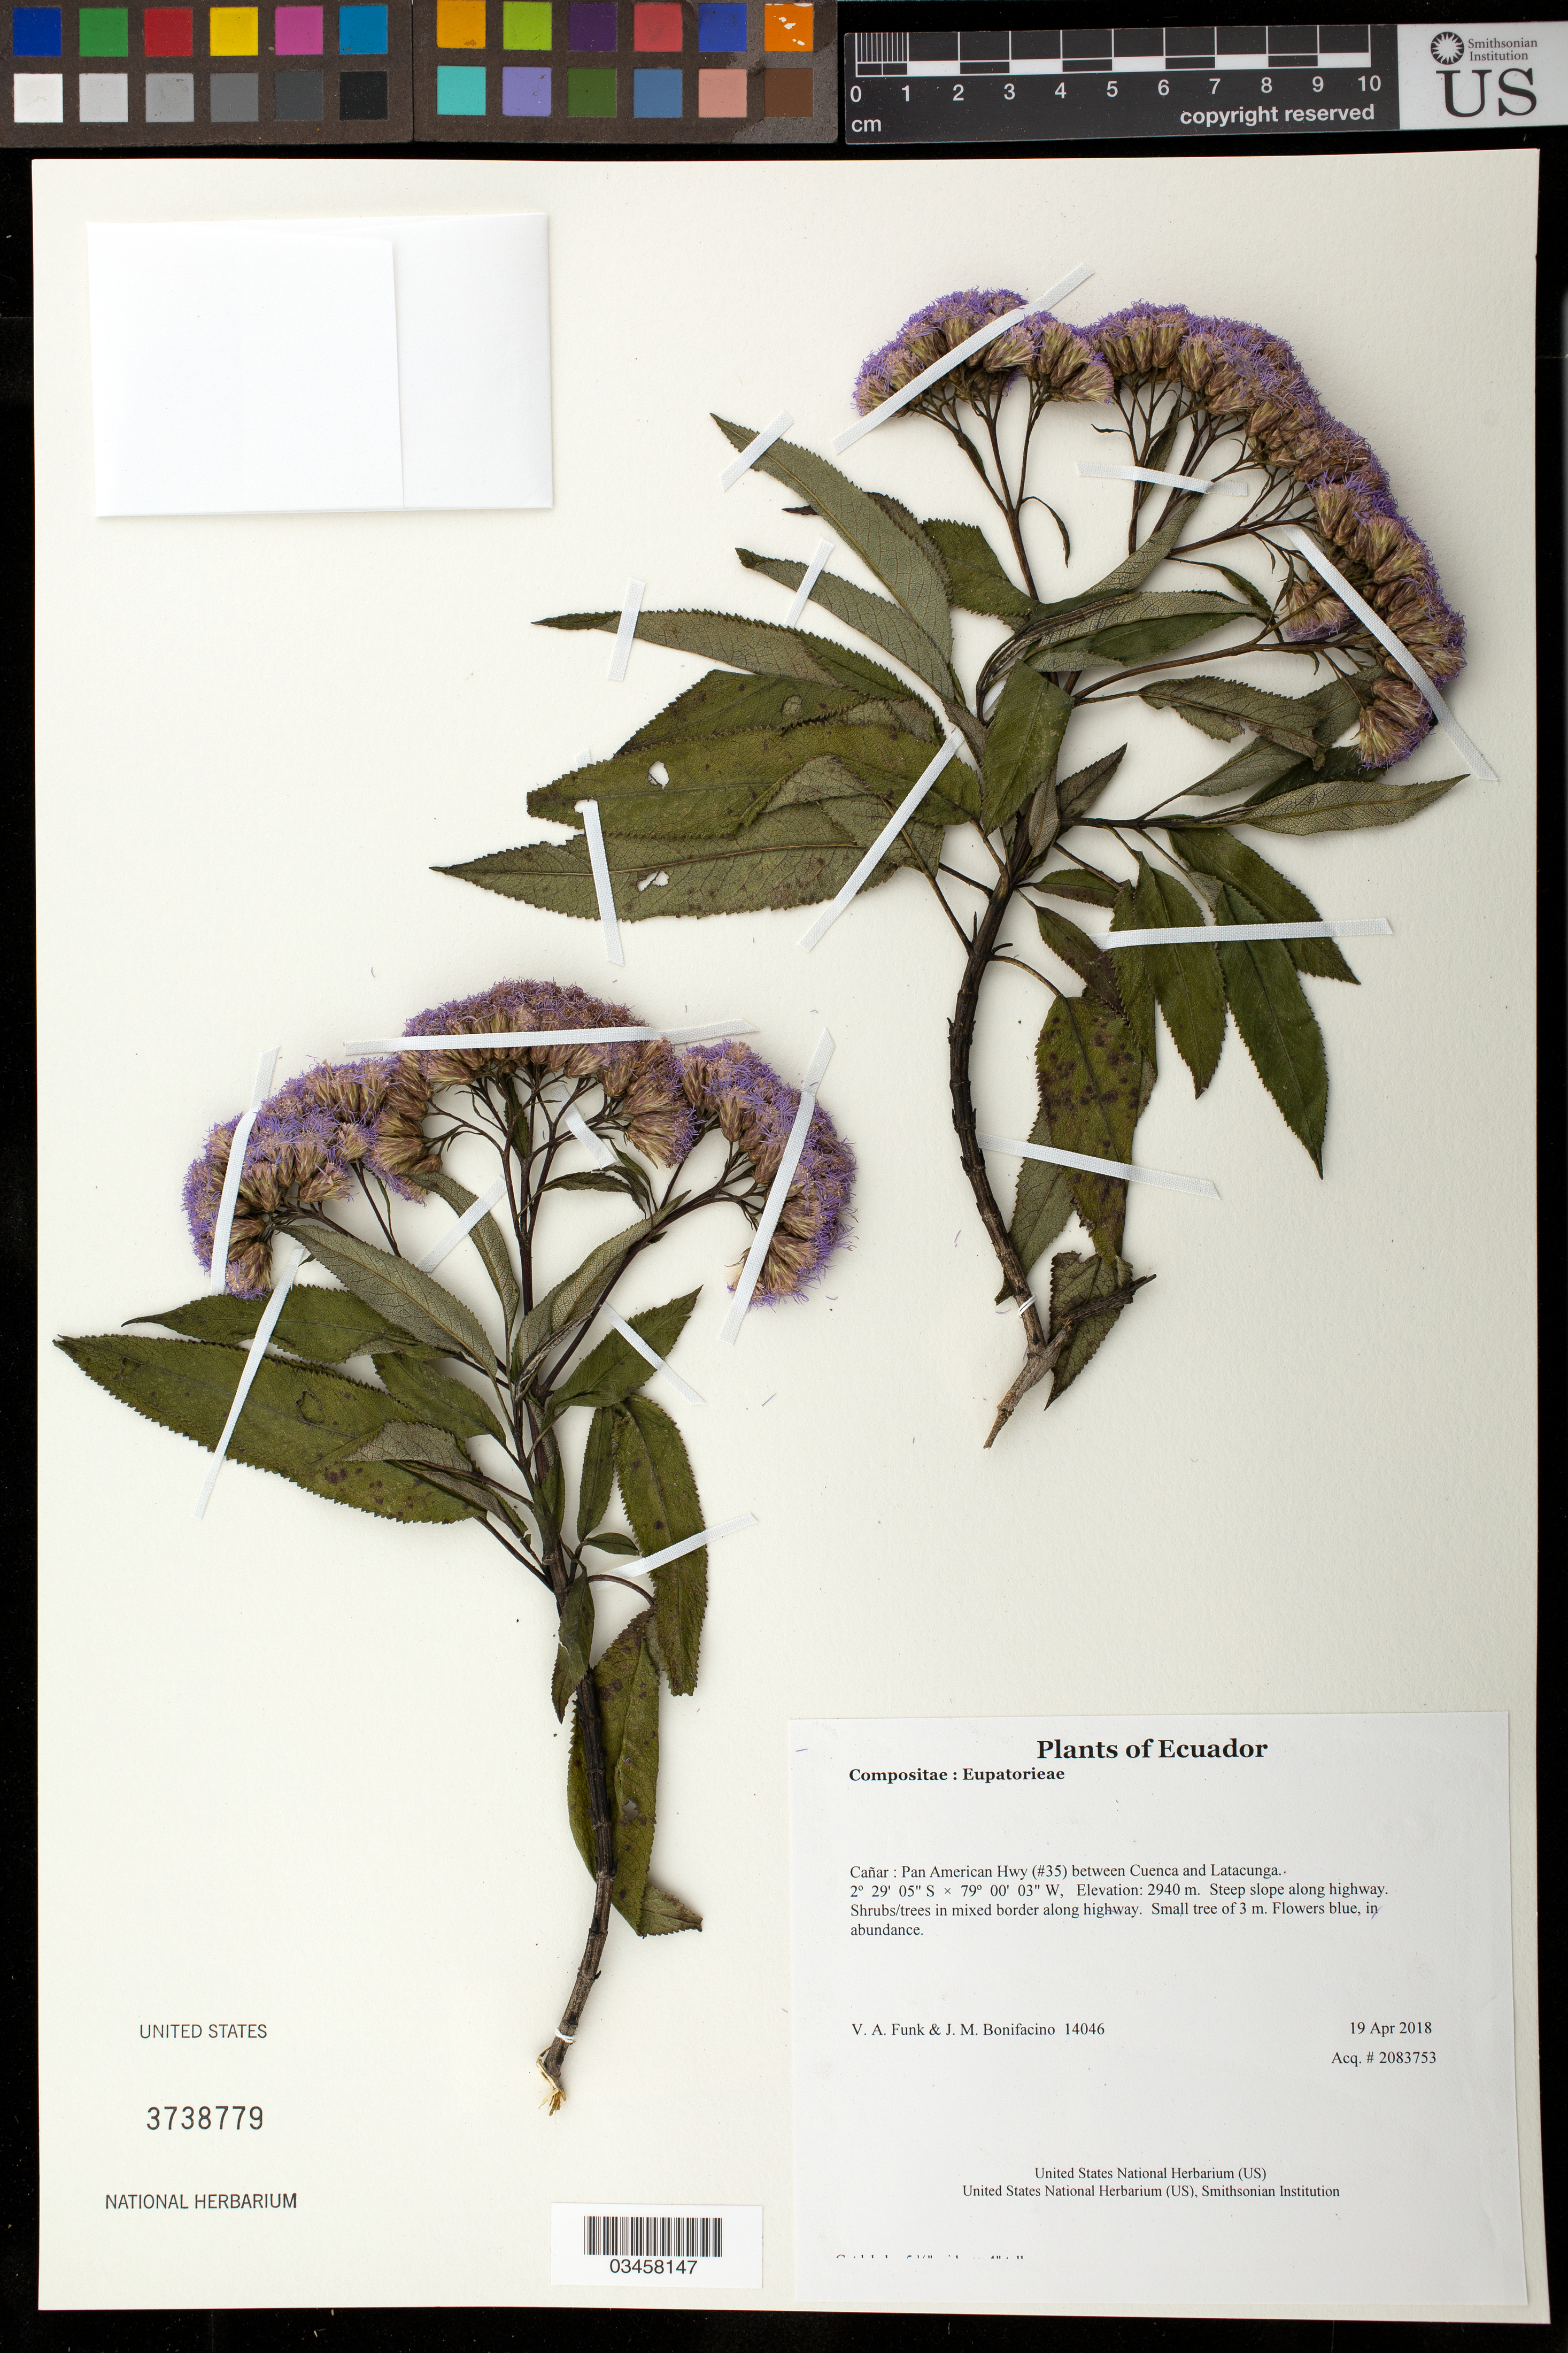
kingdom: Plantae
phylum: Tracheophyta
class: Magnoliopsida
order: Asterales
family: Asteraceae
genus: Aristeguietia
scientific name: Aristeguietia sp.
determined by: Ávila C., Fabio Andrés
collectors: V. Funk & M. Bonifacino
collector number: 14046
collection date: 2018-04-19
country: Ecuador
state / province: Cañar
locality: Pan American Hwy (#35) between Cuenca and Latacunga.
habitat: Steep slope along highway. Shrubs/trees in mixed border along highway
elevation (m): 2940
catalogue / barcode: US 3738779